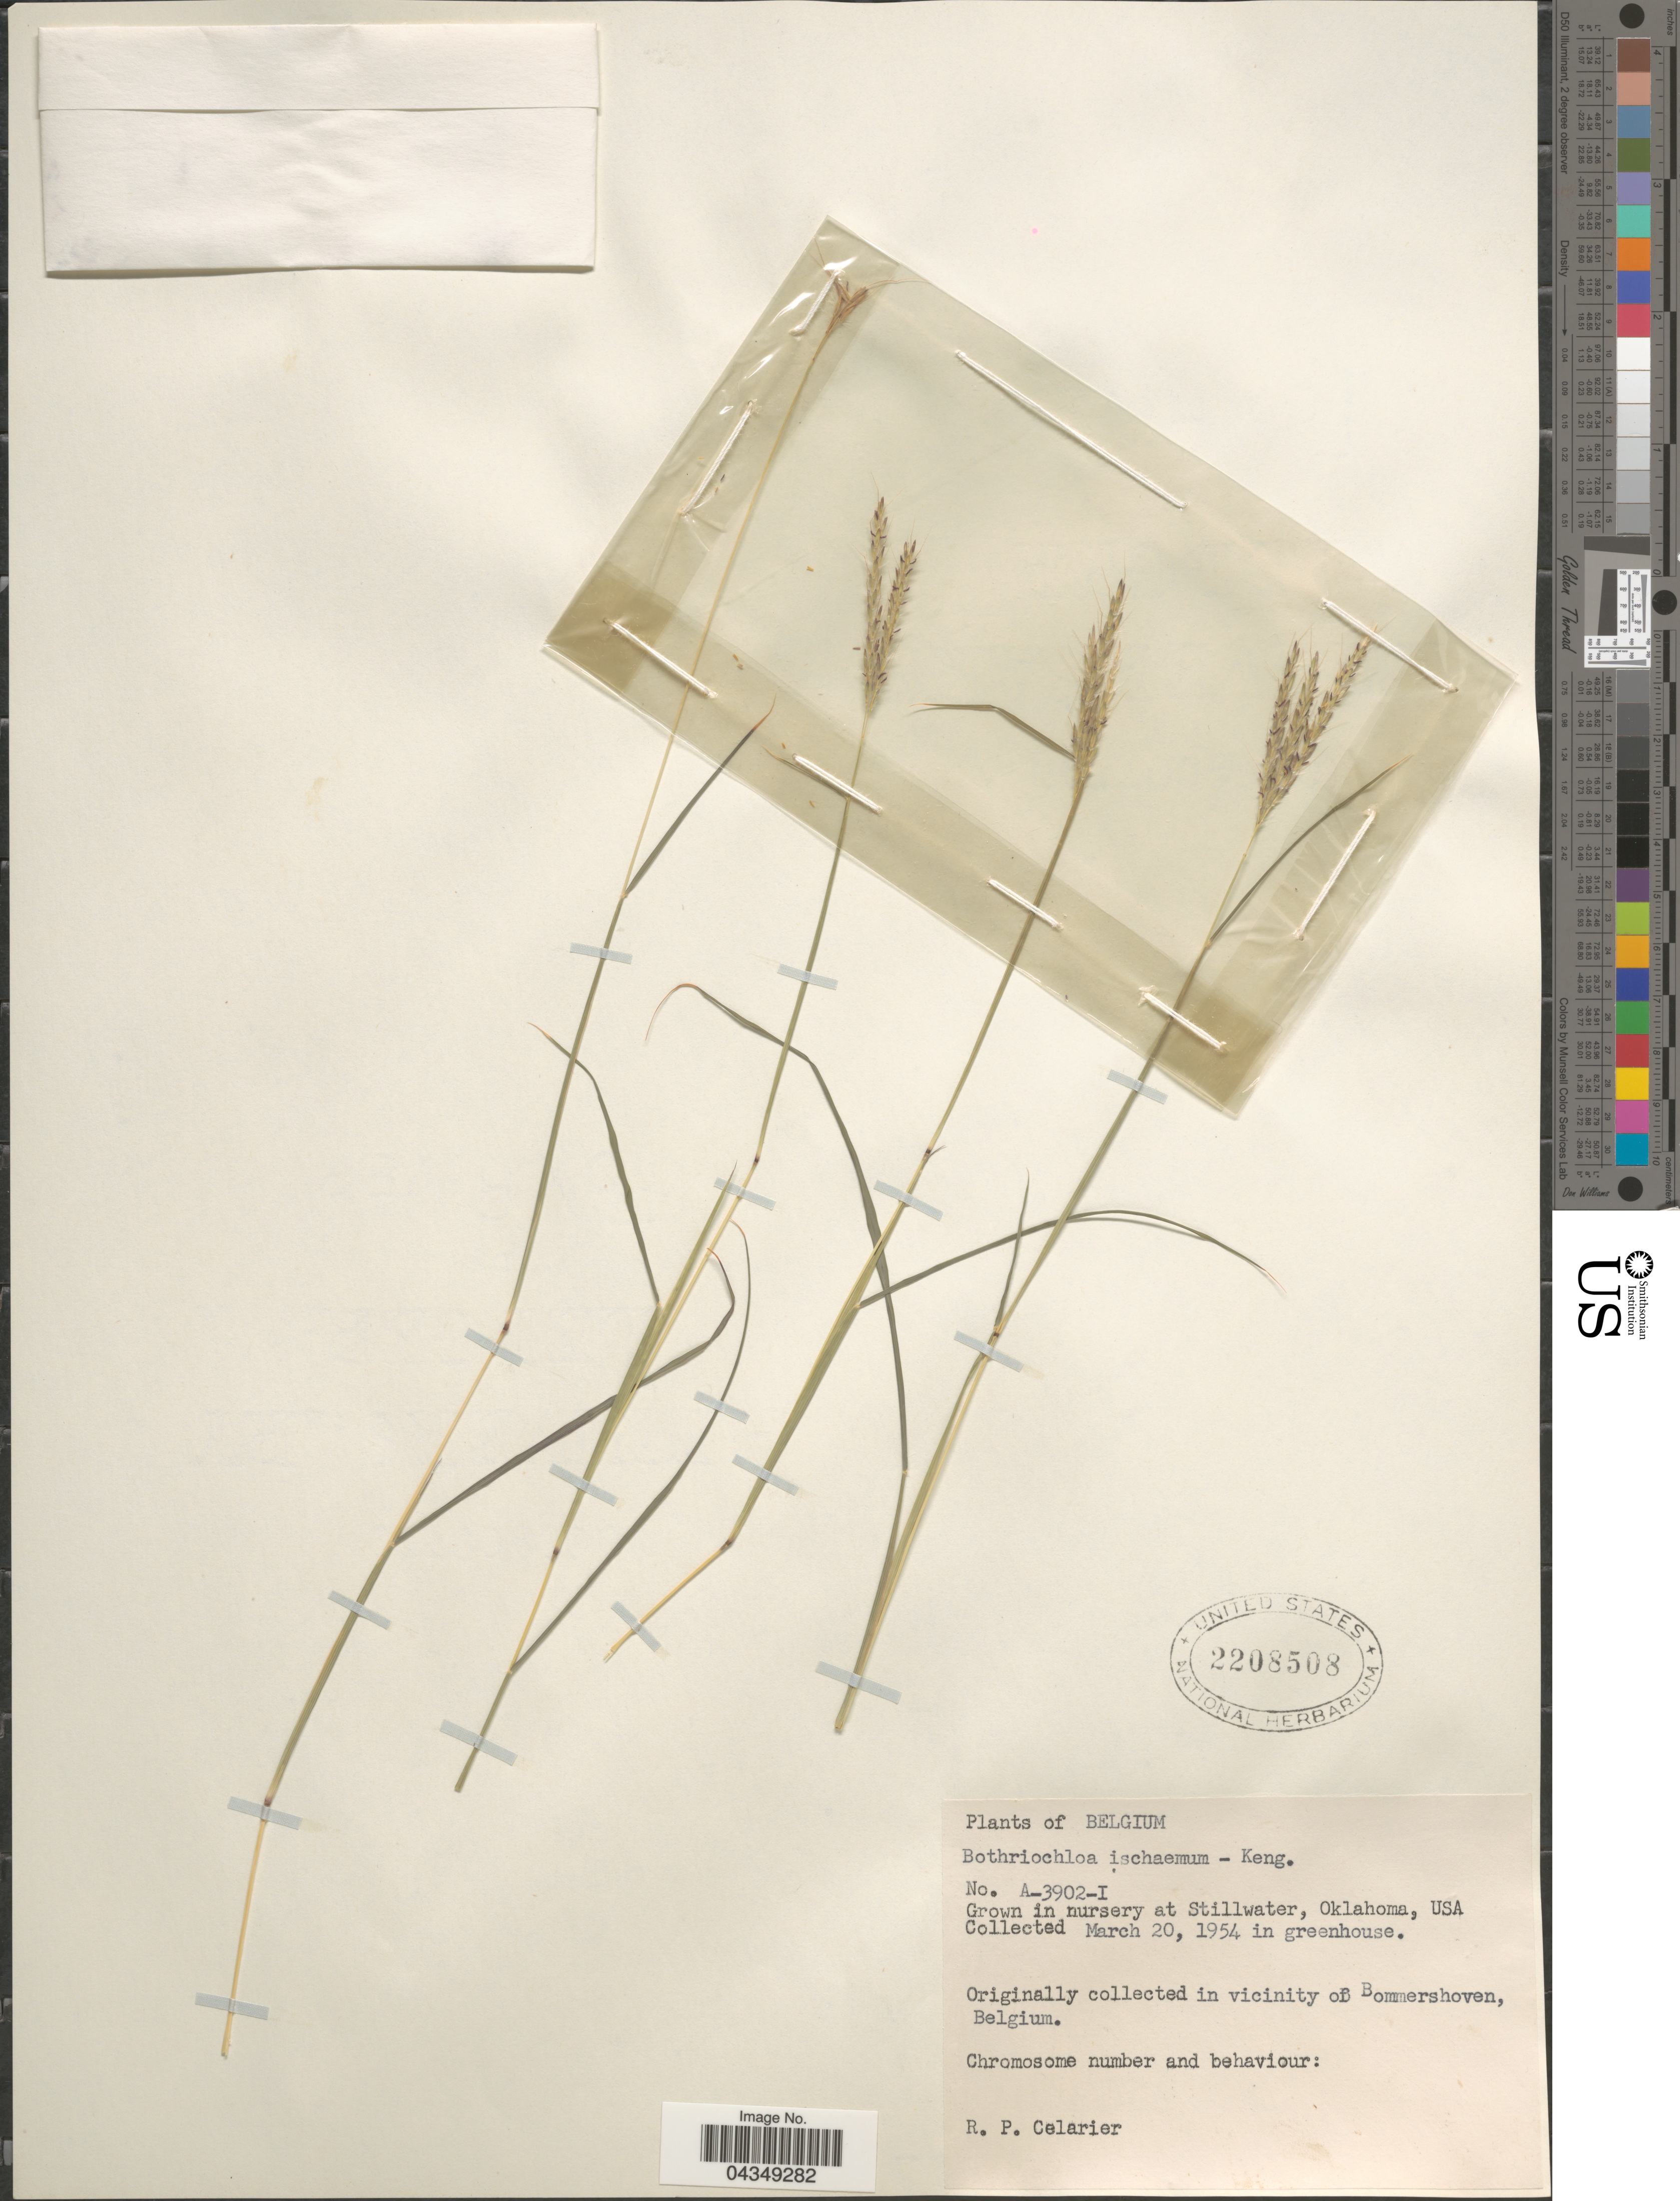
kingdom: Plantae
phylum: Tracheophyta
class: Liliopsida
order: Poales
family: Poaceae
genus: Bothriochloa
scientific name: Bothriochloa ischaemum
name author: (L.) Keng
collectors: R. Celarier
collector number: A-3902-I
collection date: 1954-03-20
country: United States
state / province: Oklahoma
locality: Grown in nursery at Stillwater, in greenhouse.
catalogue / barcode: US 2208508